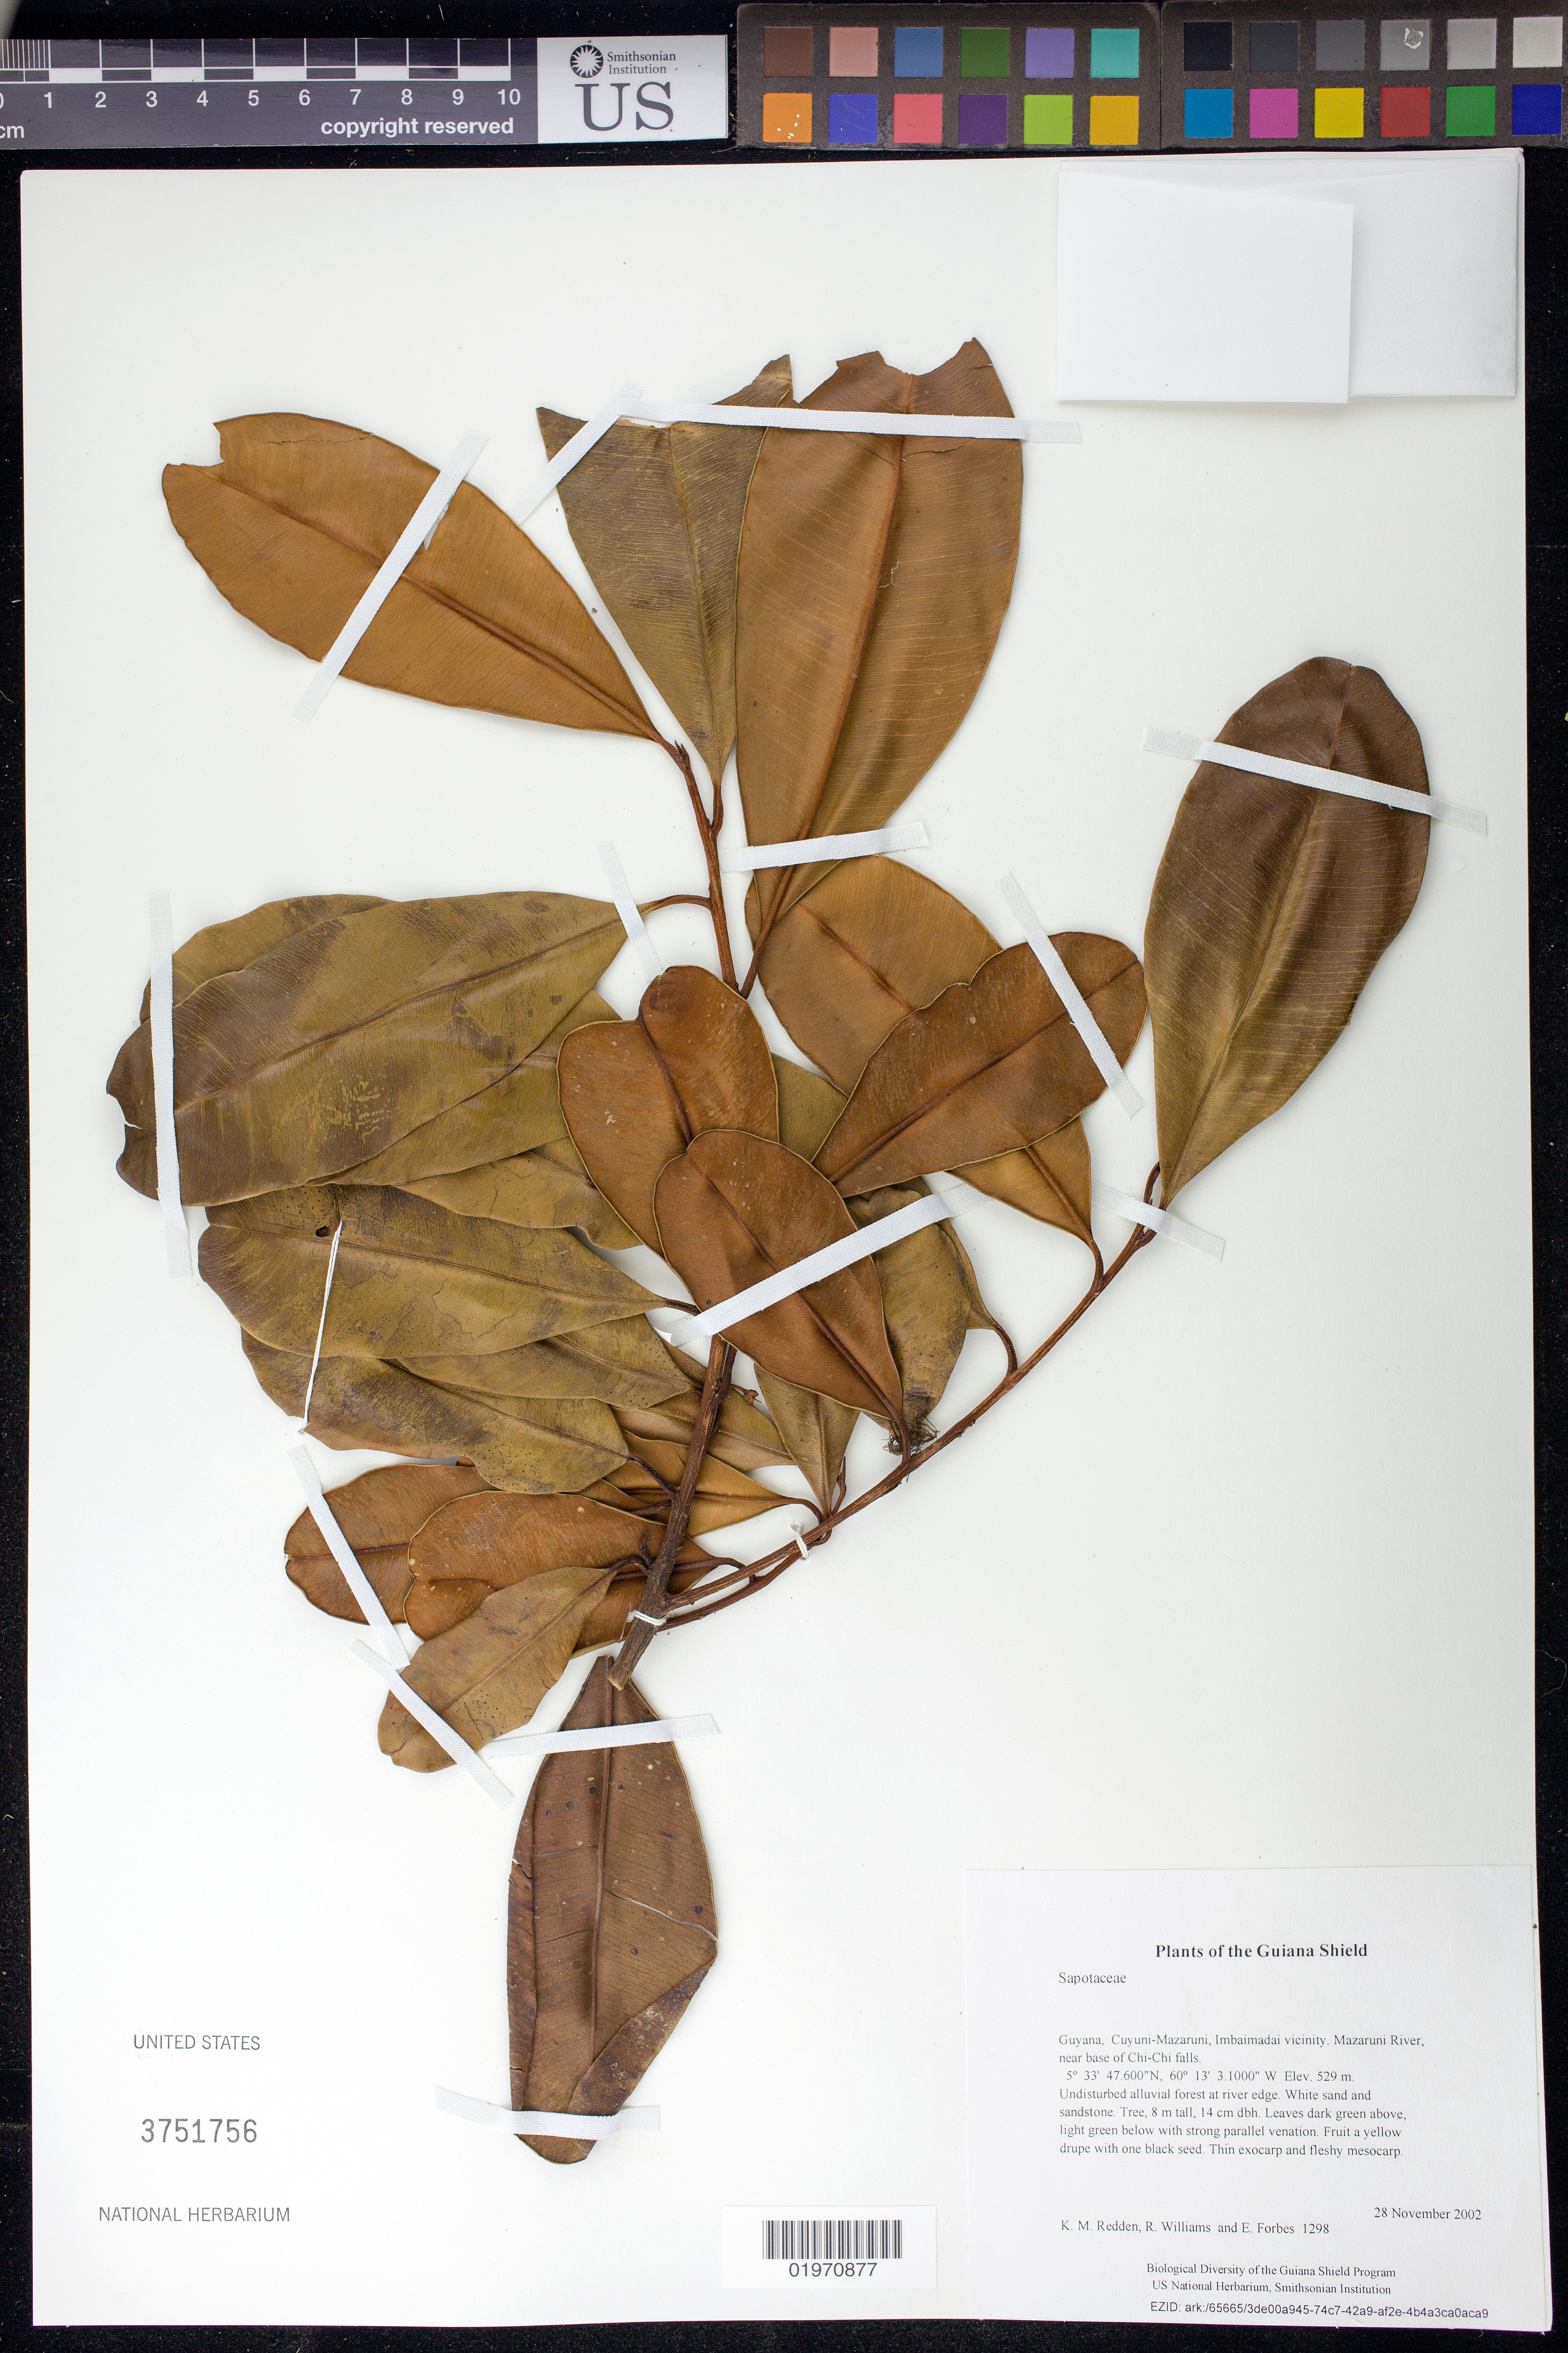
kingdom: Plantae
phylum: Tracheophyta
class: Magnoliopsida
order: Ericales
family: Sapotaceae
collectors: K. M. Redden, R. Williams & E. Forbes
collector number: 1298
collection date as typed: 28 November 2002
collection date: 2002-11-28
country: Guyana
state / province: Cuyuni-Mazaruni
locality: Imbaimadai vicinity. Mazaruni River, near base of Chi-Chi falls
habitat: Undisturbed alluvial forest at river edge. White sand and sandstone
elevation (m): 529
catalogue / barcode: US 3751756